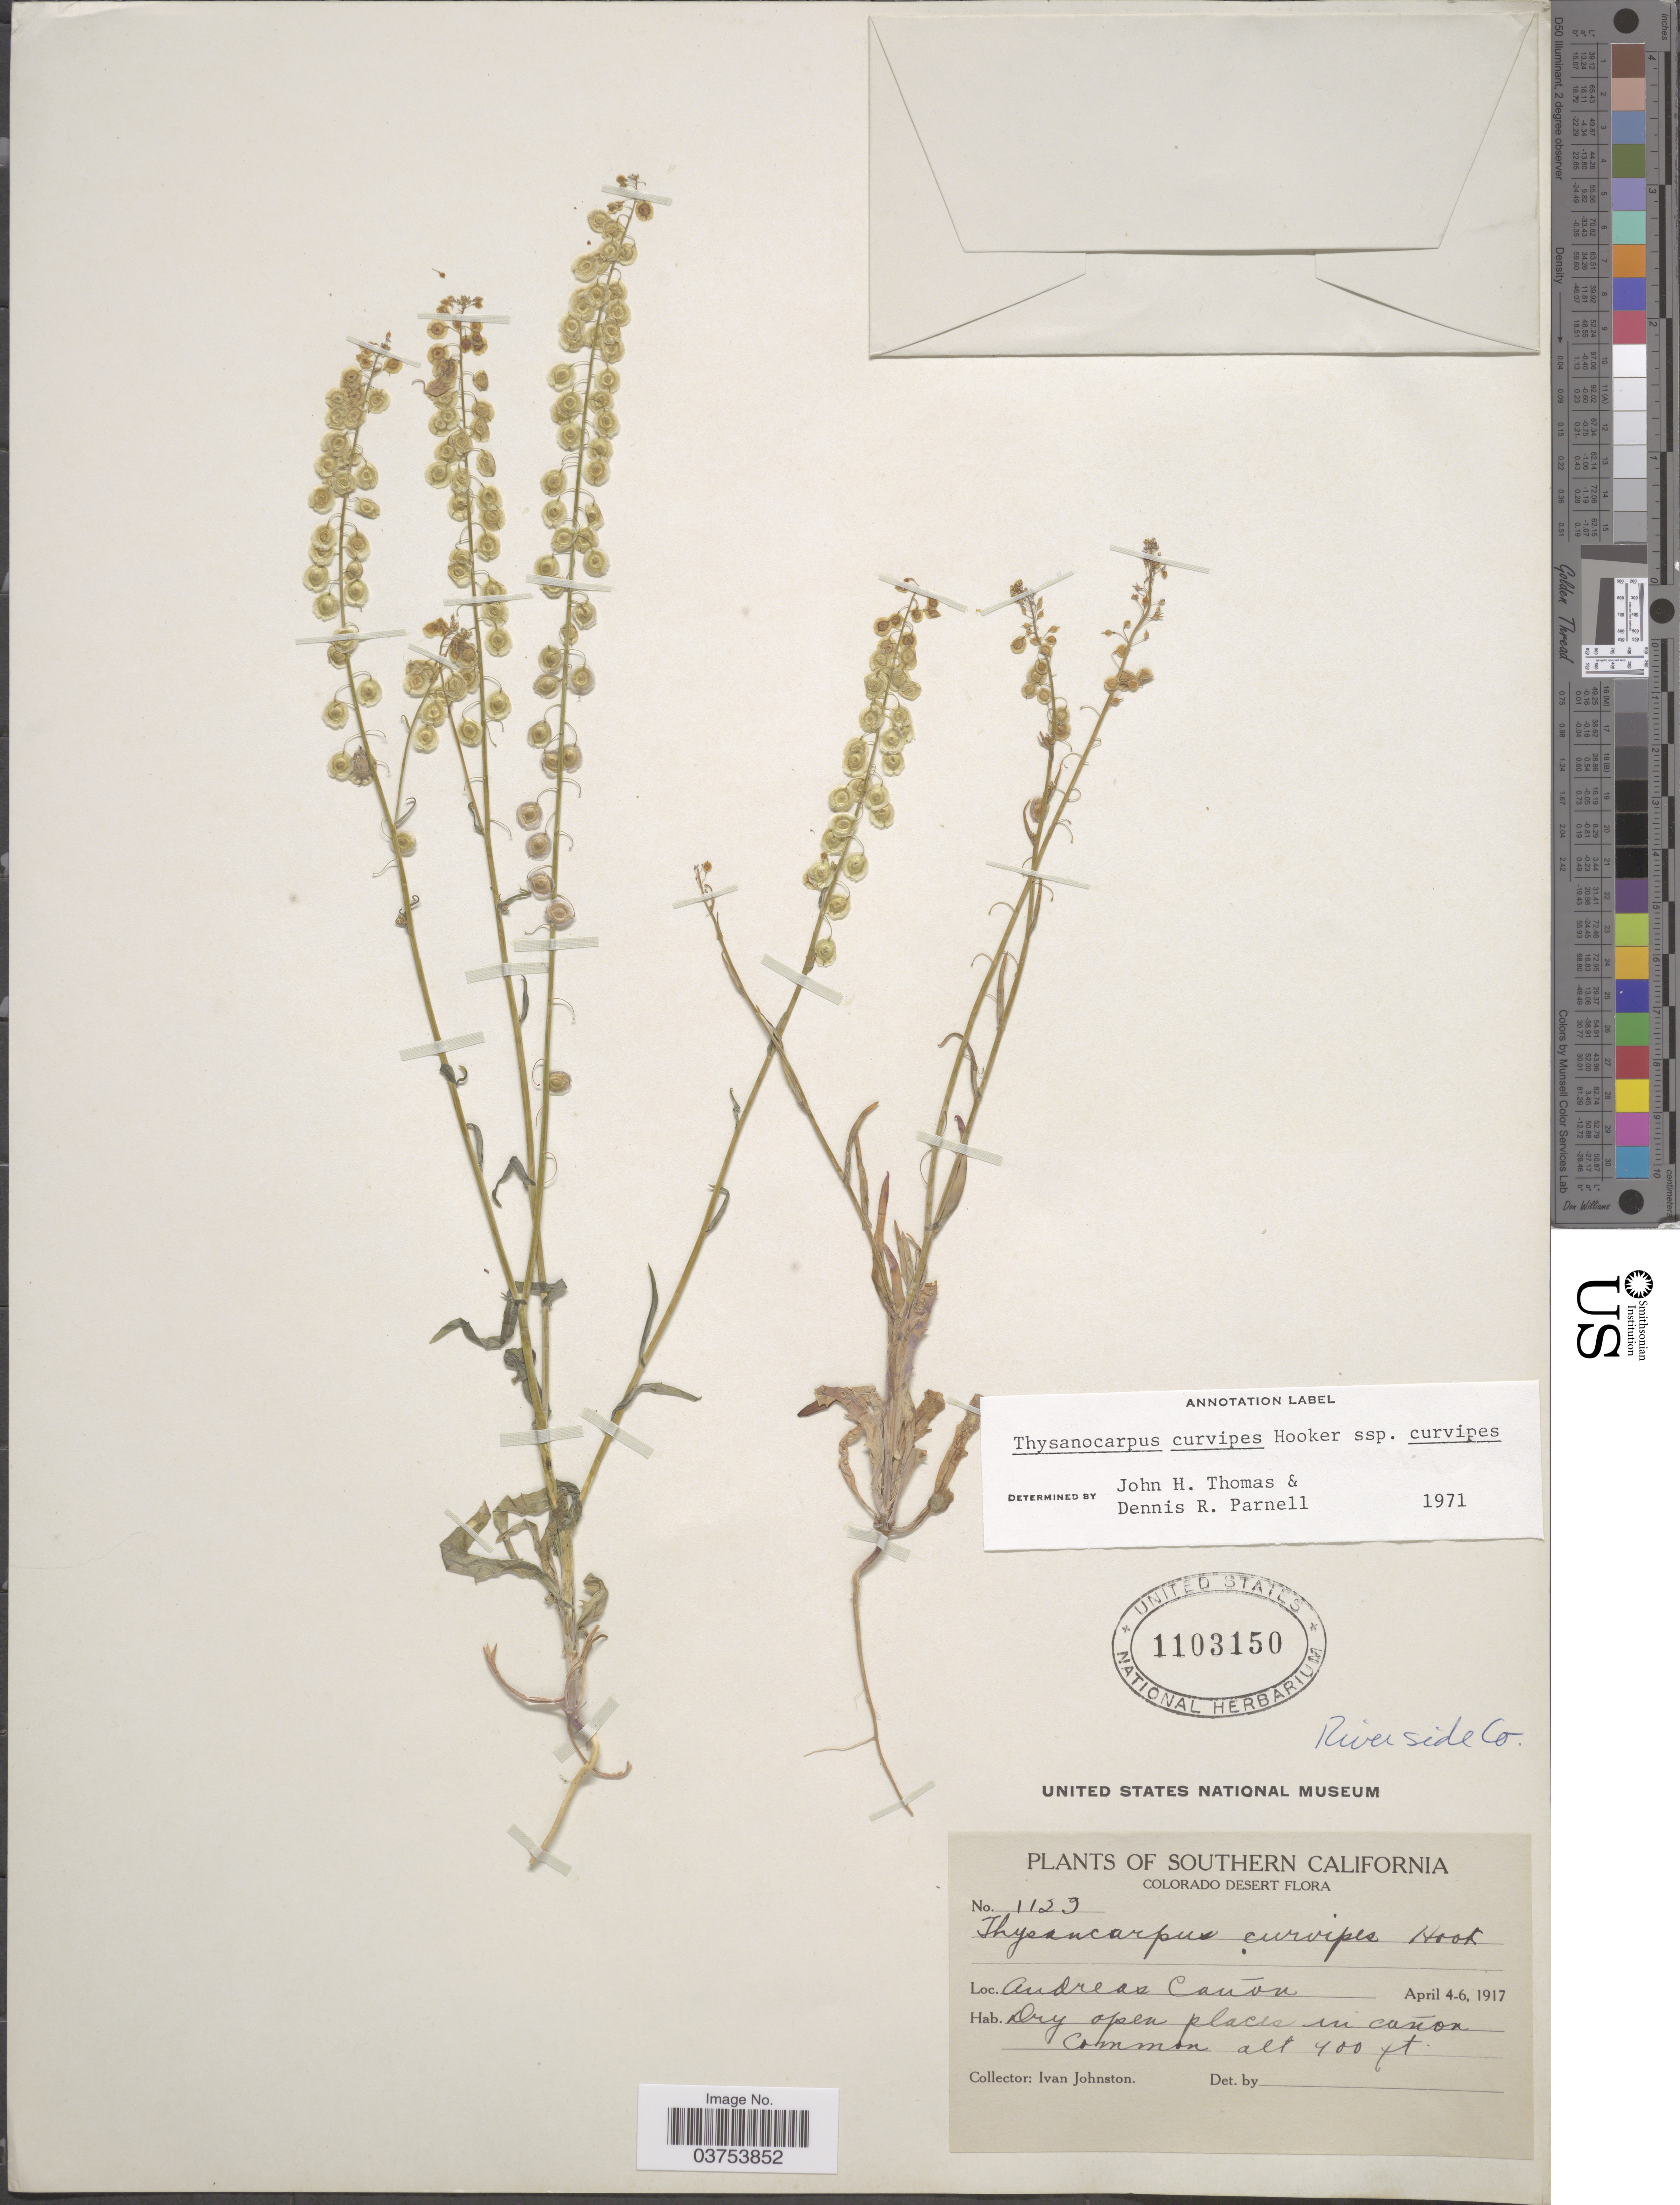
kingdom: Plantae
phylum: Tracheophyta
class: Magnoliopsida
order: Brassicales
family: Brassicaceae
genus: Thysanocarpus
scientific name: Thysanocarpus curvipes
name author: Hook.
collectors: I.M. Johnston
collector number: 1129*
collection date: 1917-04-04/1917-04-06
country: United States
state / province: California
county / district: Riverside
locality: Southern California. Colorado Desert. Andreas Cañon. Riverside Co.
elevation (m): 274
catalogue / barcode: US 1103150